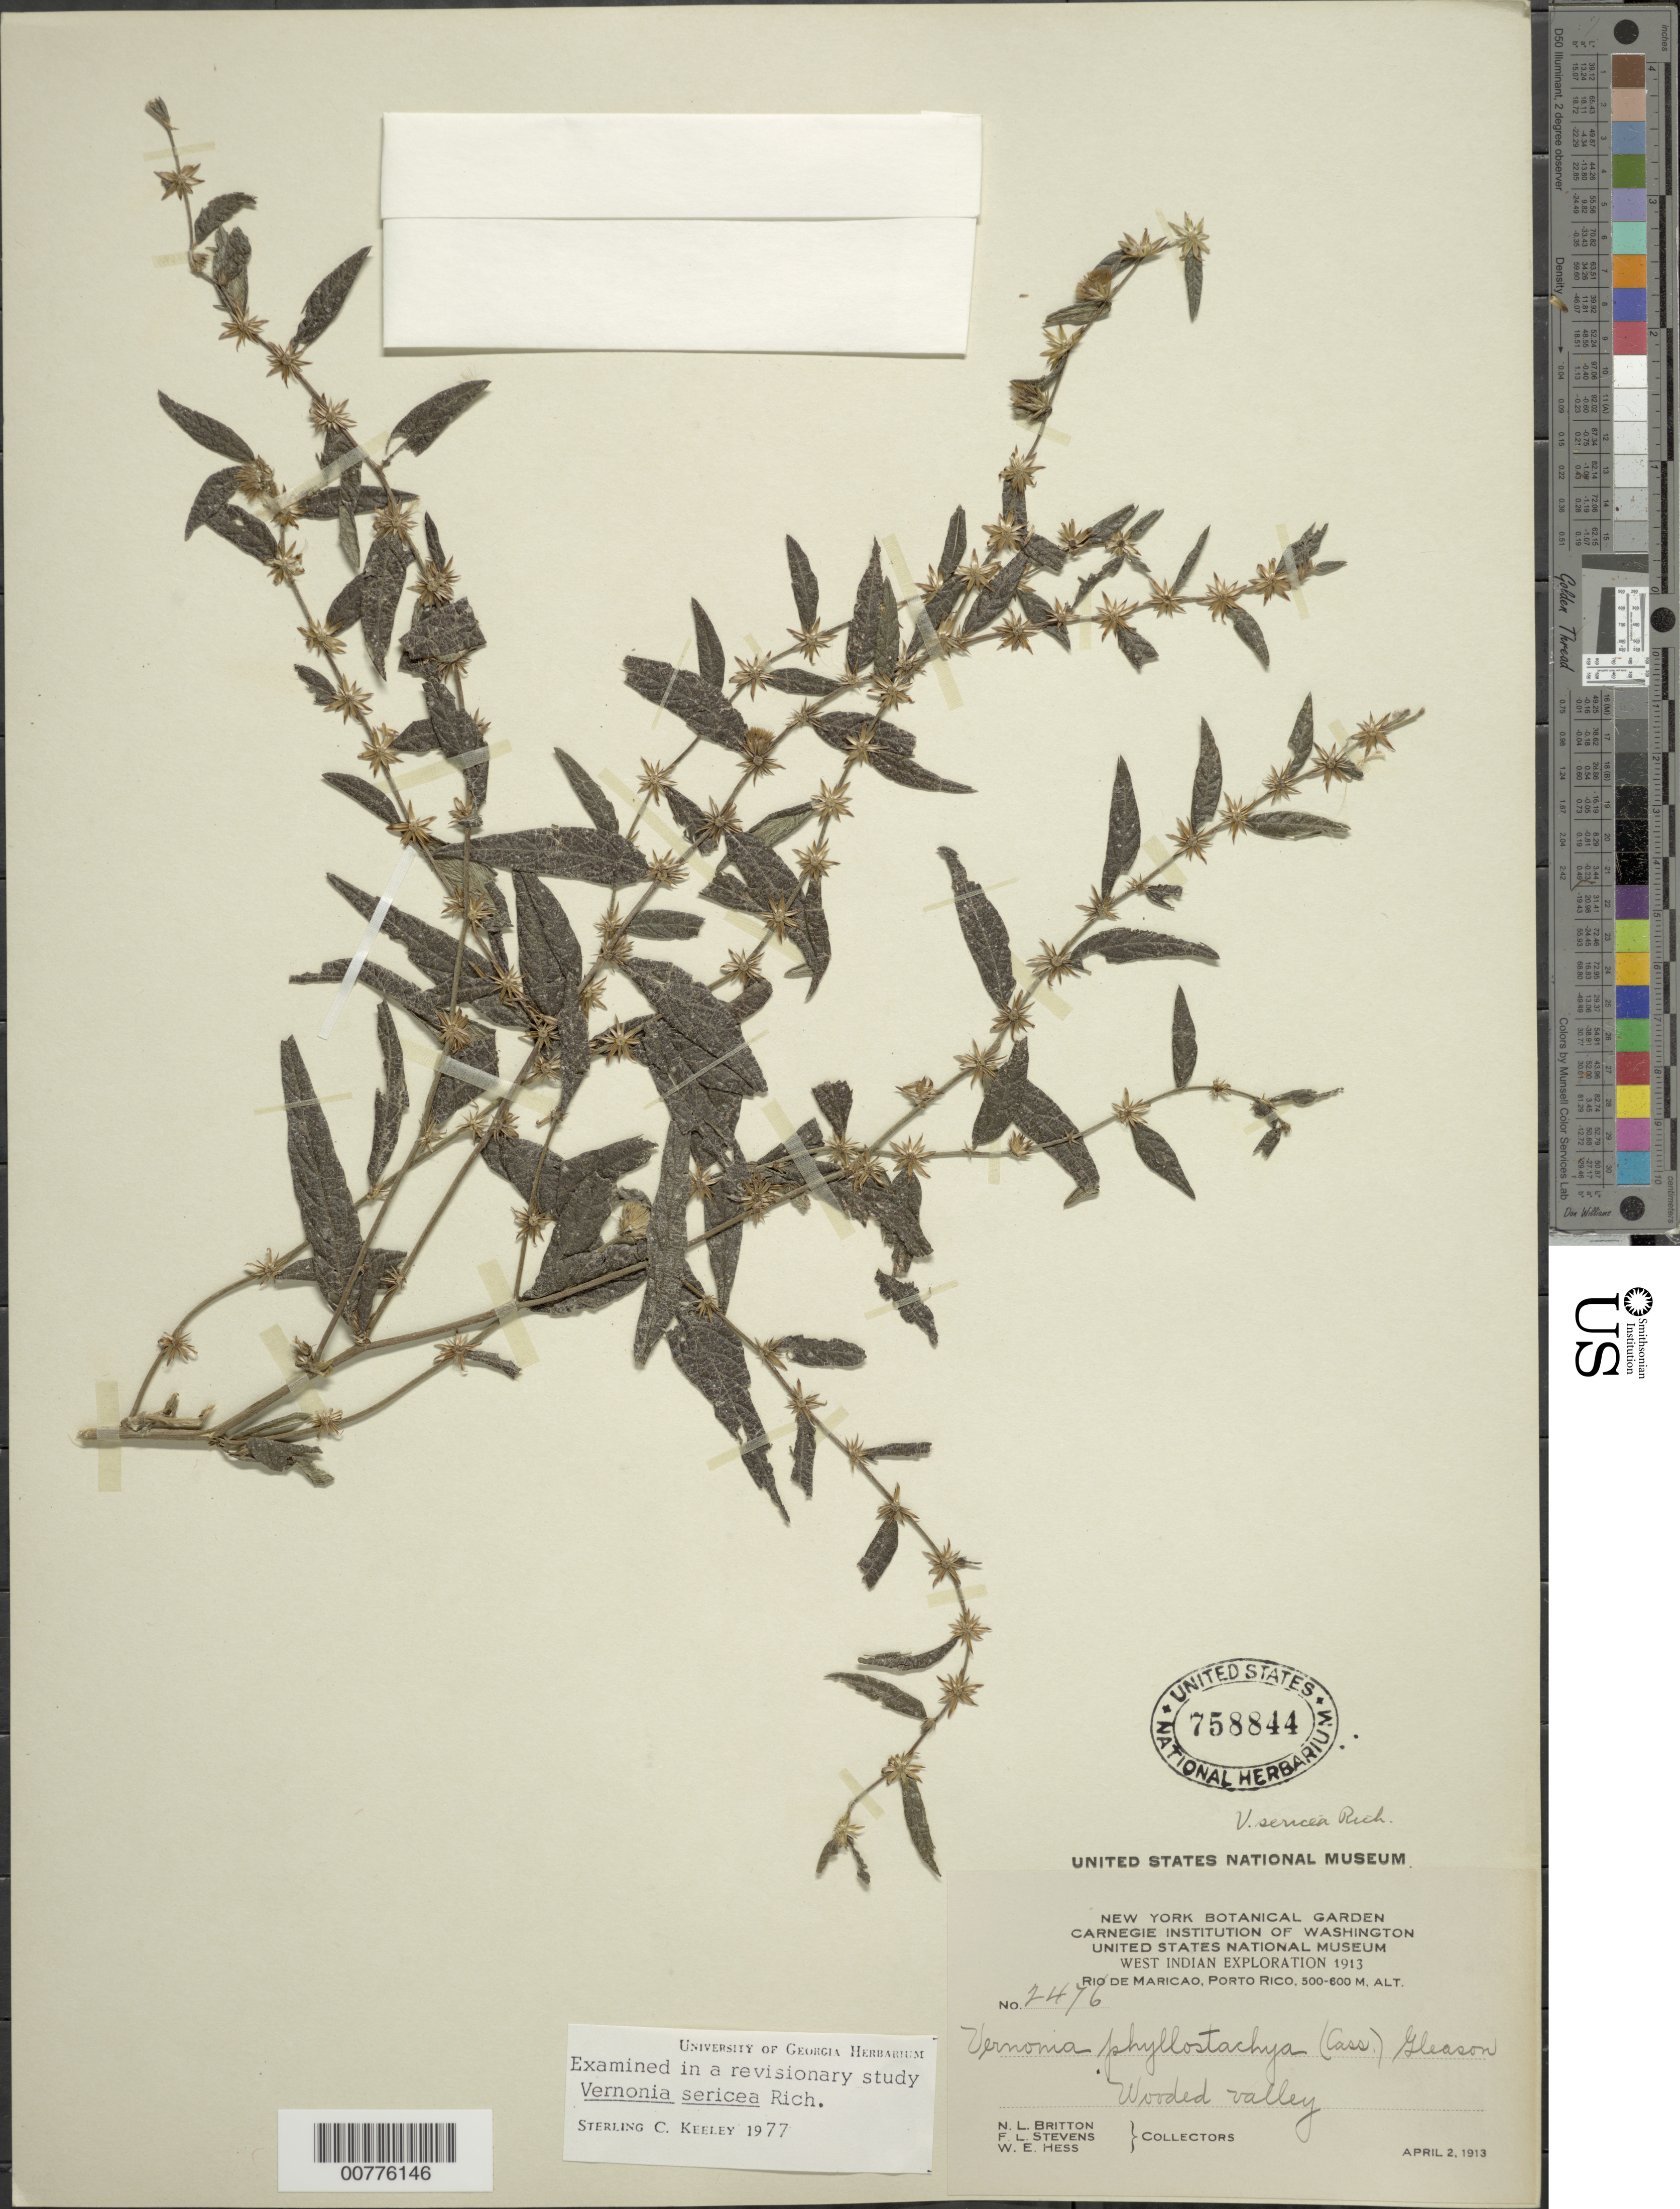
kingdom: Plantae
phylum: Tracheophyta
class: Magnoliopsida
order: Asterales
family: Asteraceae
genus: Lepidaploa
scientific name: Lepidaploa sericea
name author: (Rich.) H. Rob.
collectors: N. Britton, F. L. Stevens & W. Hess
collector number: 2476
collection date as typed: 02 Apr 1913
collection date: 1913-04-02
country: Puerto Rico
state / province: Maricao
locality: Río Maricao. Wooded valley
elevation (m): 500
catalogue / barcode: US 758844